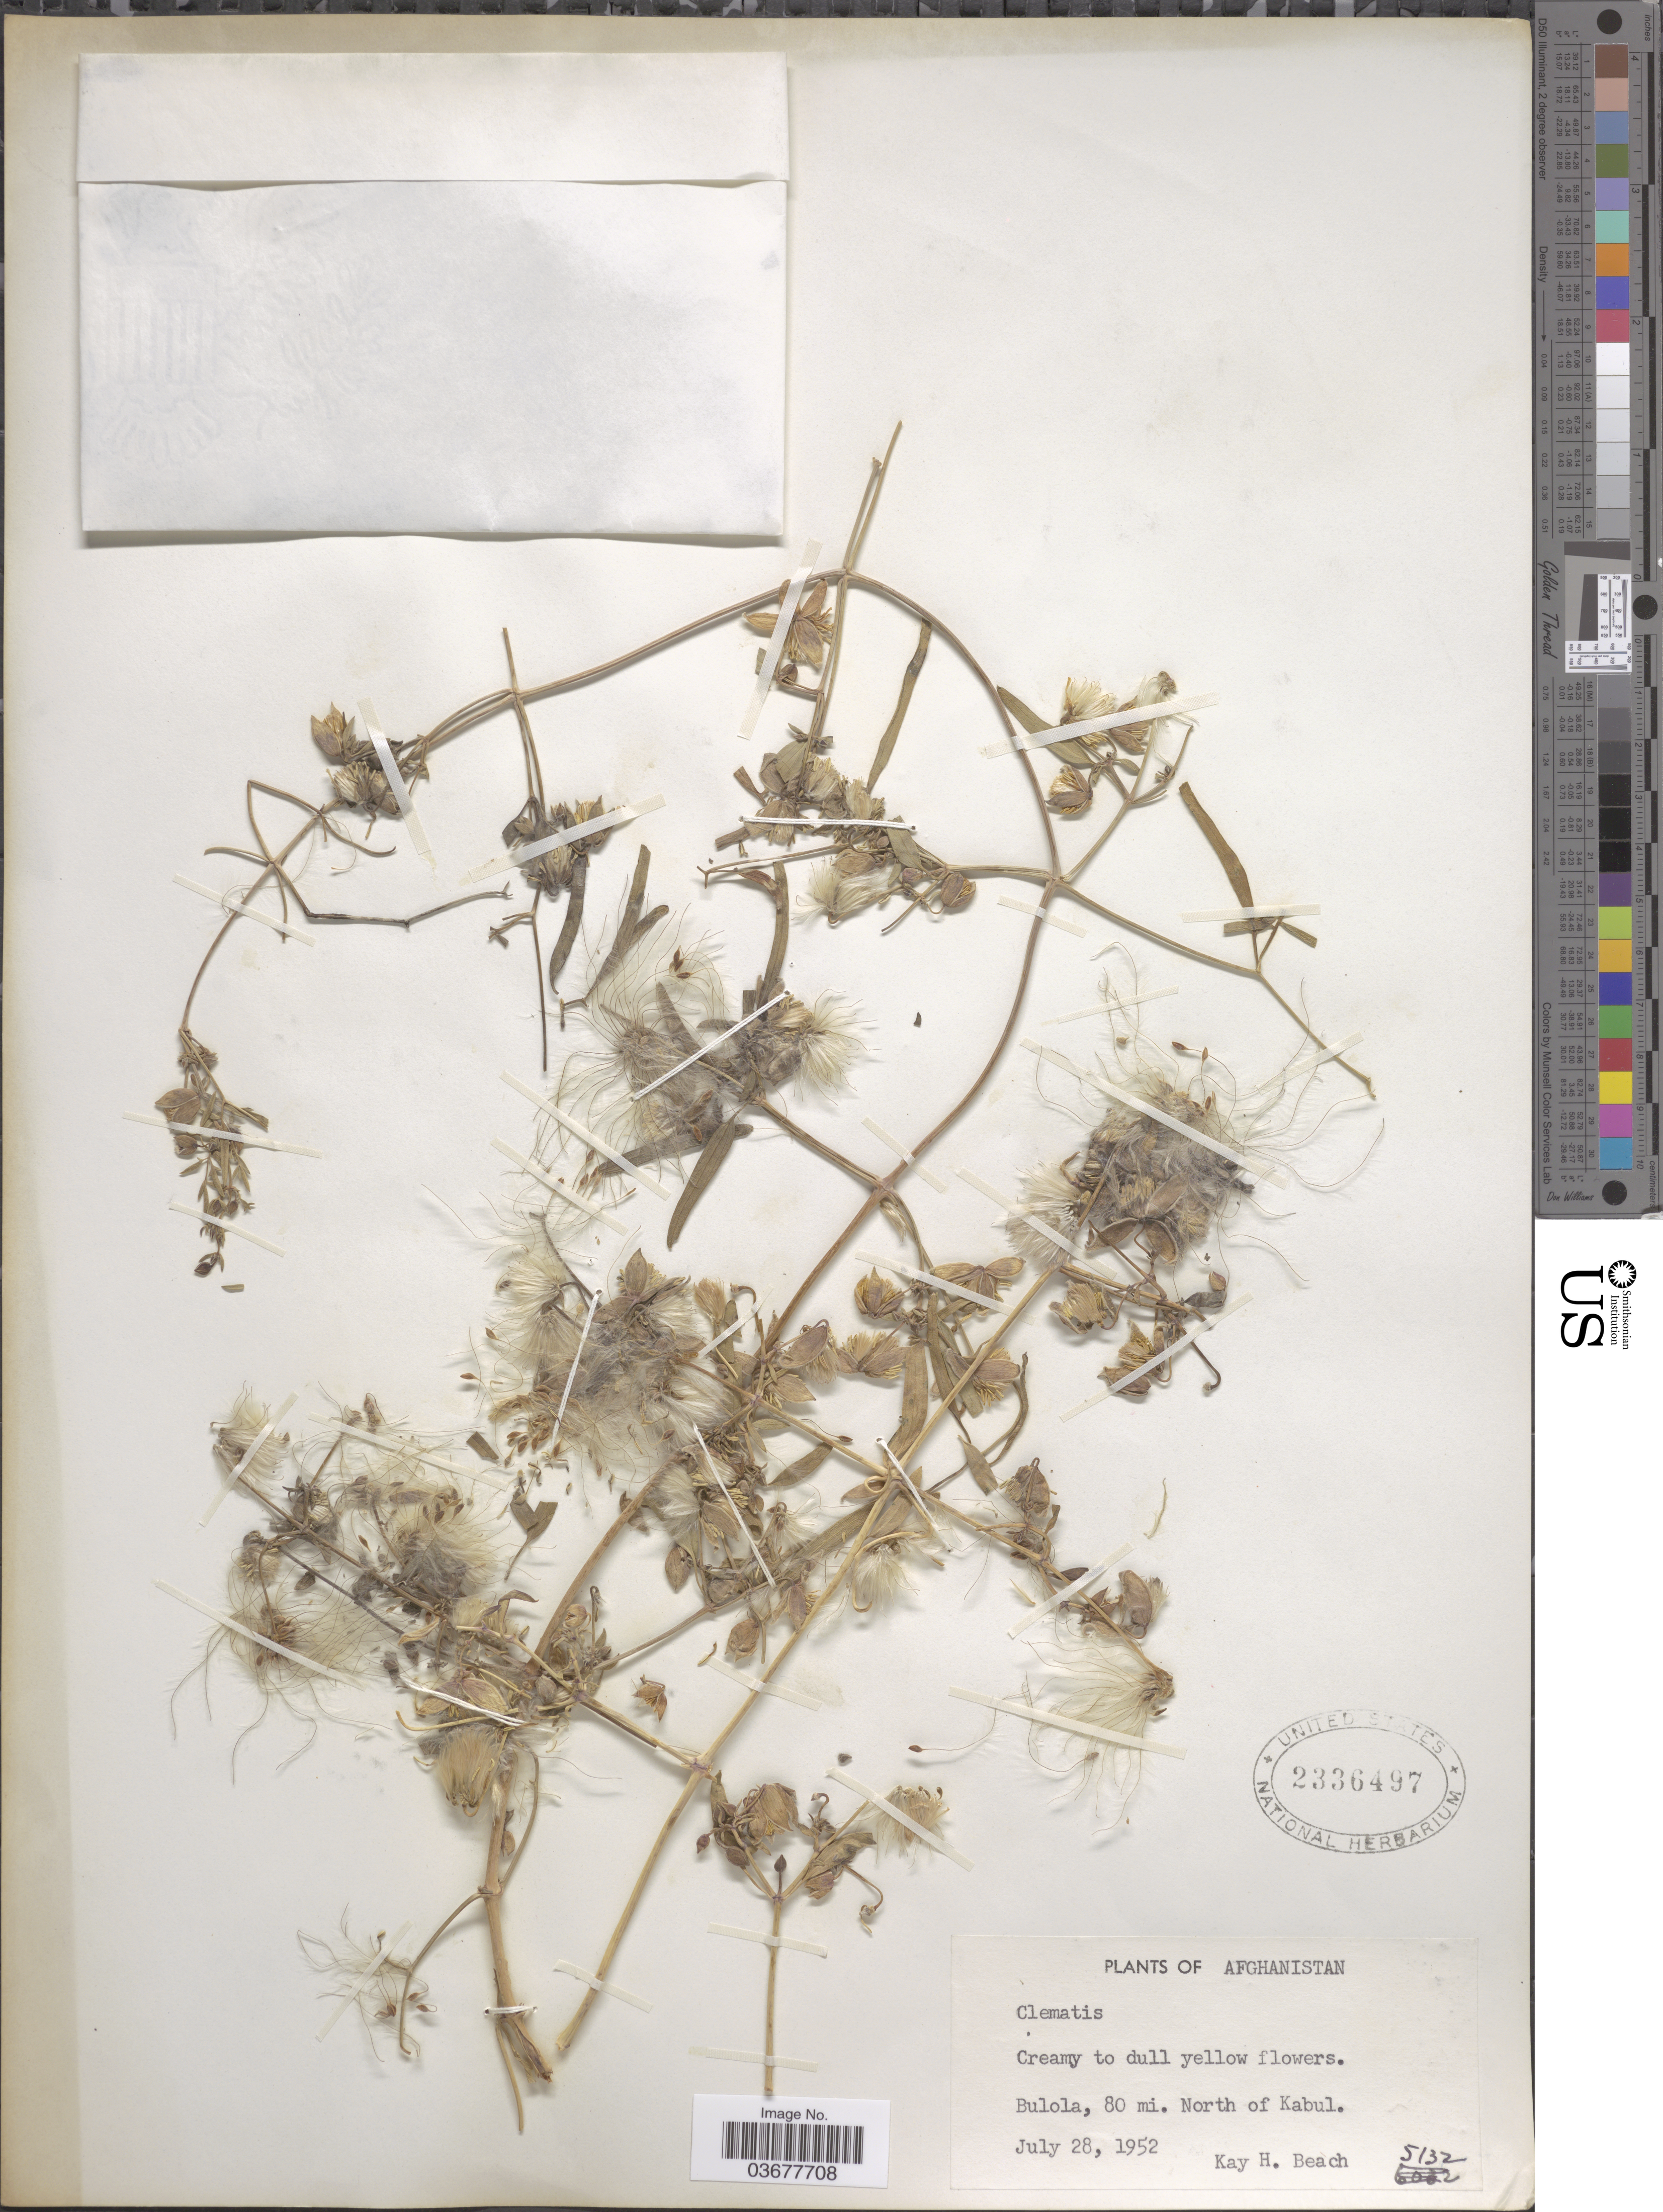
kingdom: Plantae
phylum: Tracheophyta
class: Magnoliopsida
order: Ranunculales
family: Ranunculaceae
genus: Clematis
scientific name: Clematis sp.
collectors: K. H. Beach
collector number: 5132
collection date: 1952-07-28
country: Afghanistan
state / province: Kabul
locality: Bulola, 80 mi. North of Kabul.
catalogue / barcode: US 2336497